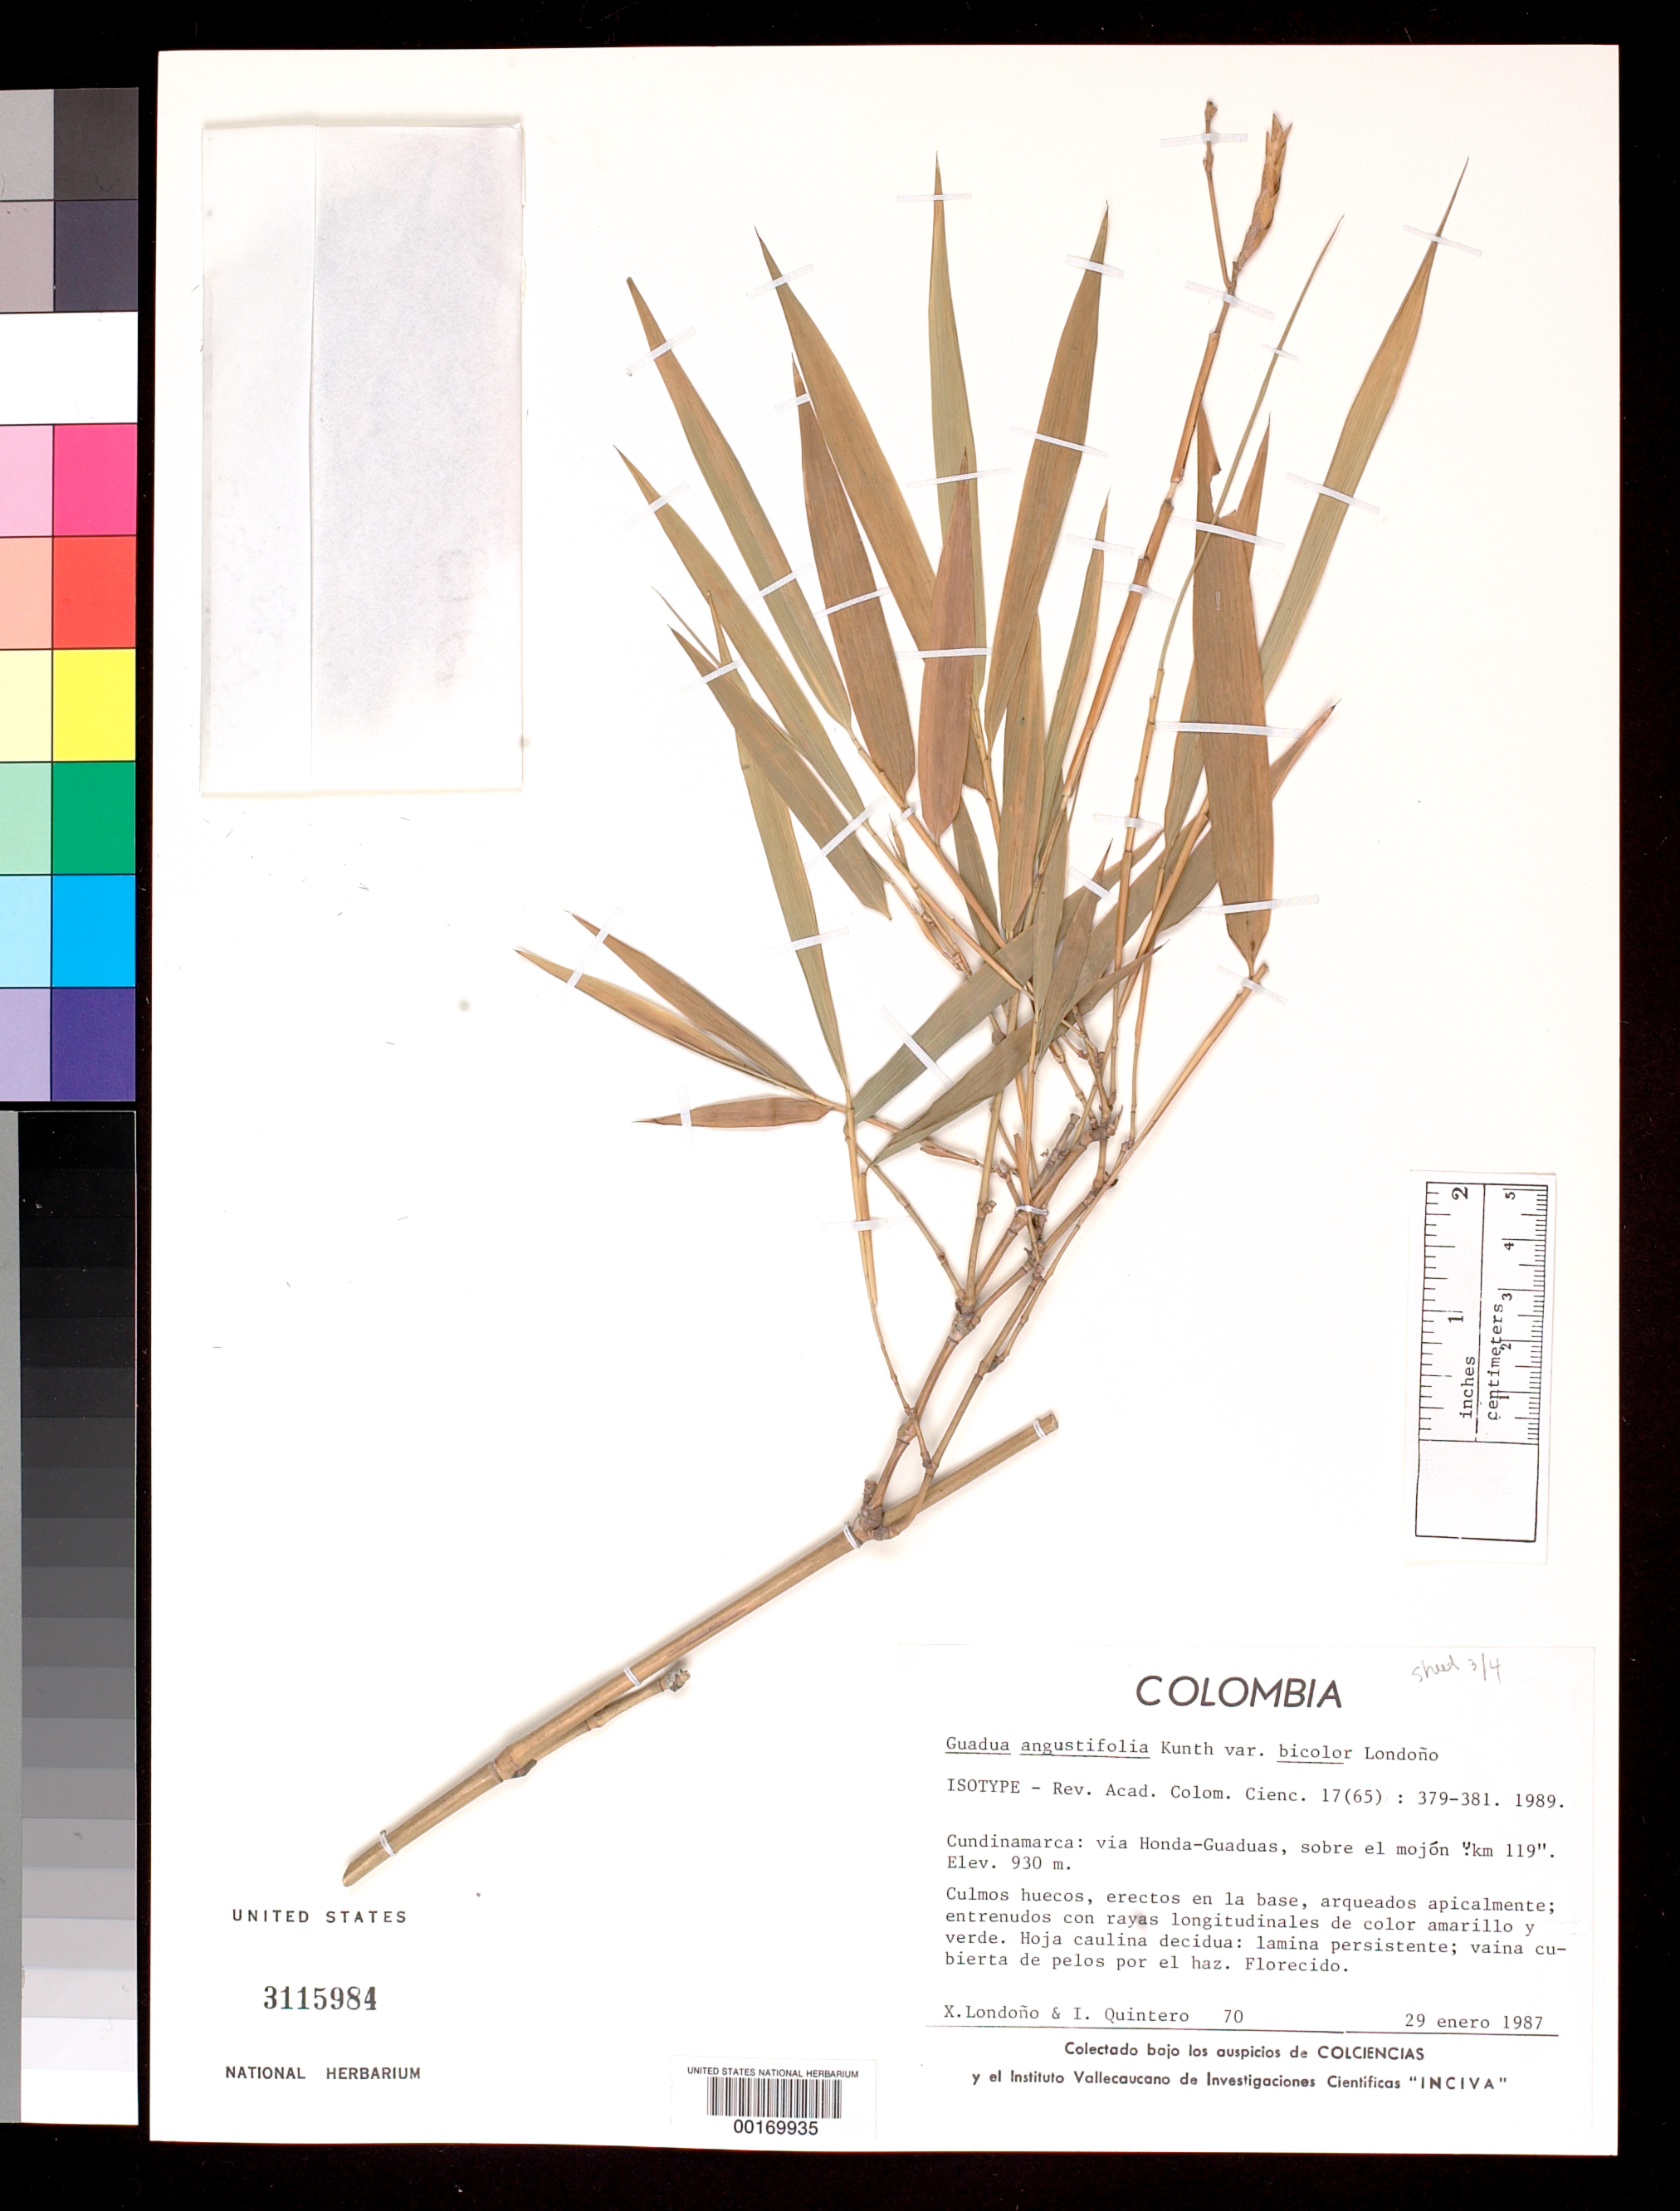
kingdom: Plantae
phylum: Tracheophyta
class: Liliopsida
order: Poales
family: Poaceae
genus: Guadua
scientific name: Guadua angustifolia var. bicolor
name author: Londoño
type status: Isotype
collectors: X. Londoño & I. Quintero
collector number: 70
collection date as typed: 29 Jan 1987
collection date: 1987-01-29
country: Colombia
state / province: Cundinamarca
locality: Via Honda-Guaduas, around marker km 119.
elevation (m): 930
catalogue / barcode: US 3115984